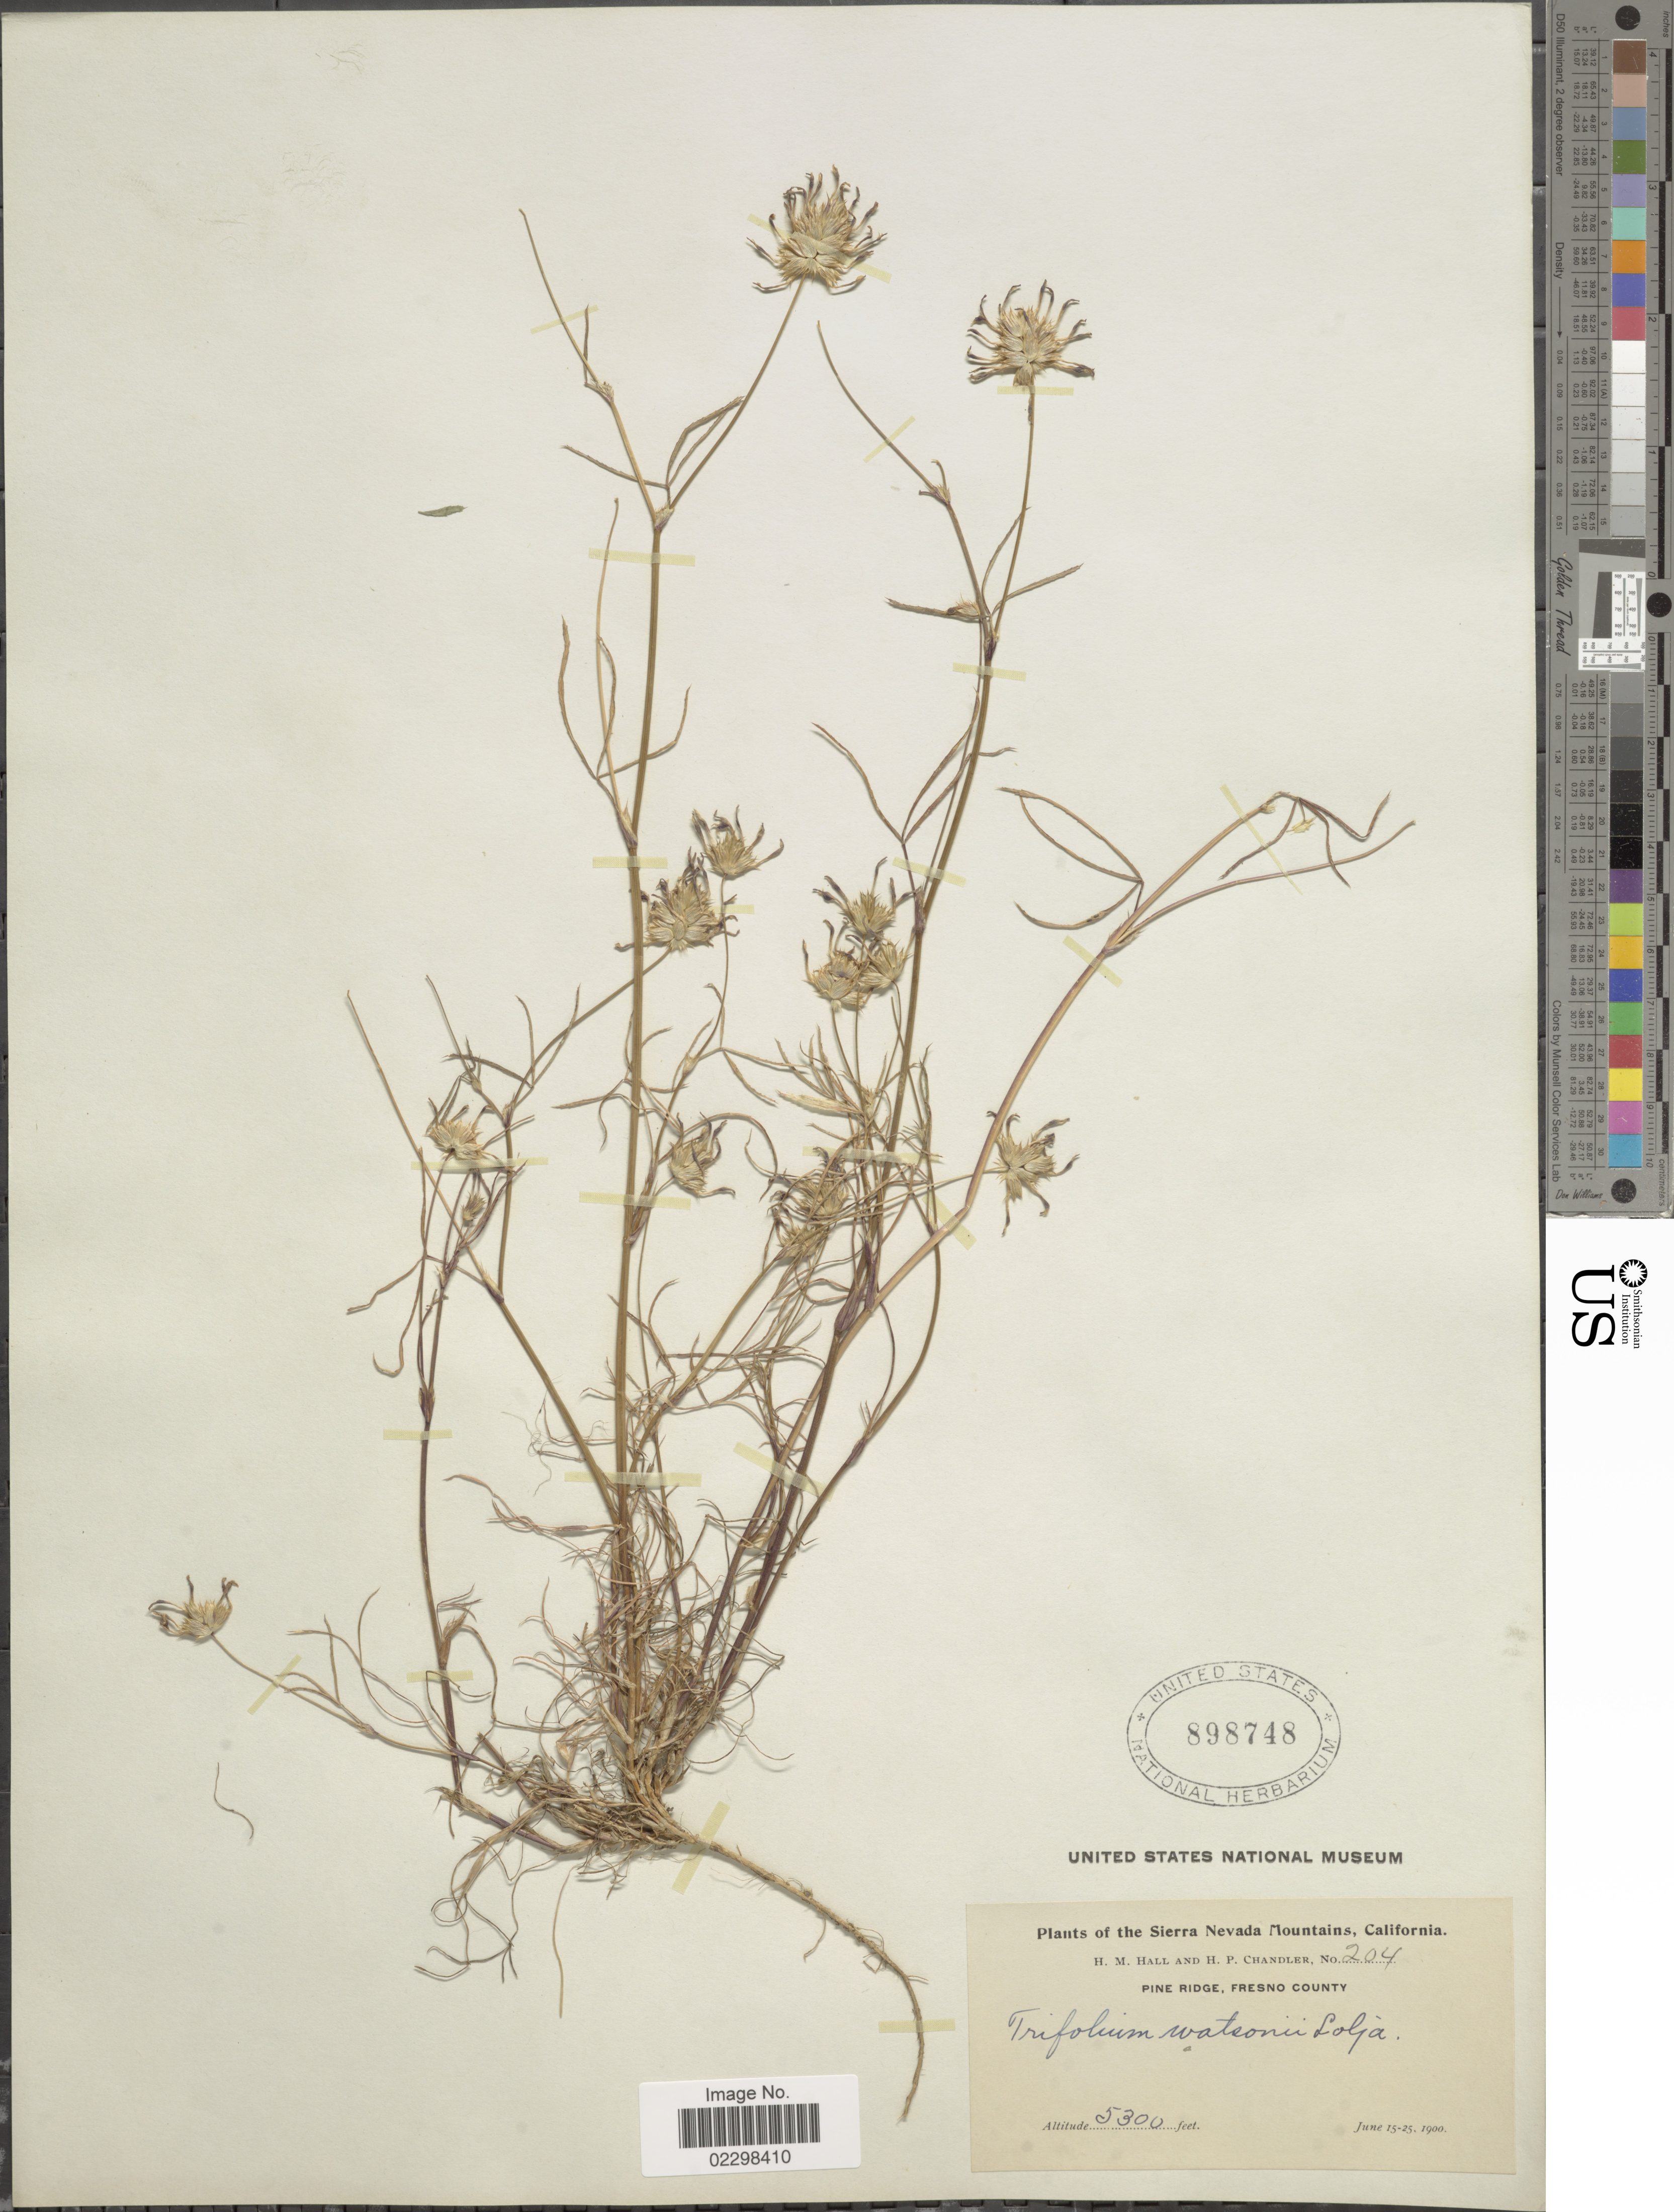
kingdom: Plantae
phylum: Tracheophyta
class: Magnoliopsida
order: Fabales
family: Fabaceae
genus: Trifolium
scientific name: Trifolium tridentatum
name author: Lindl.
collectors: H. M. Hall & H. Chandler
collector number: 204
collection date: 1900-06-15/1900-06-25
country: United States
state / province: California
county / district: Fresno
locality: Sierra Nevada Mountains. Pine ridge, Fresno County.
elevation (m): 1615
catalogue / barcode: US 898748